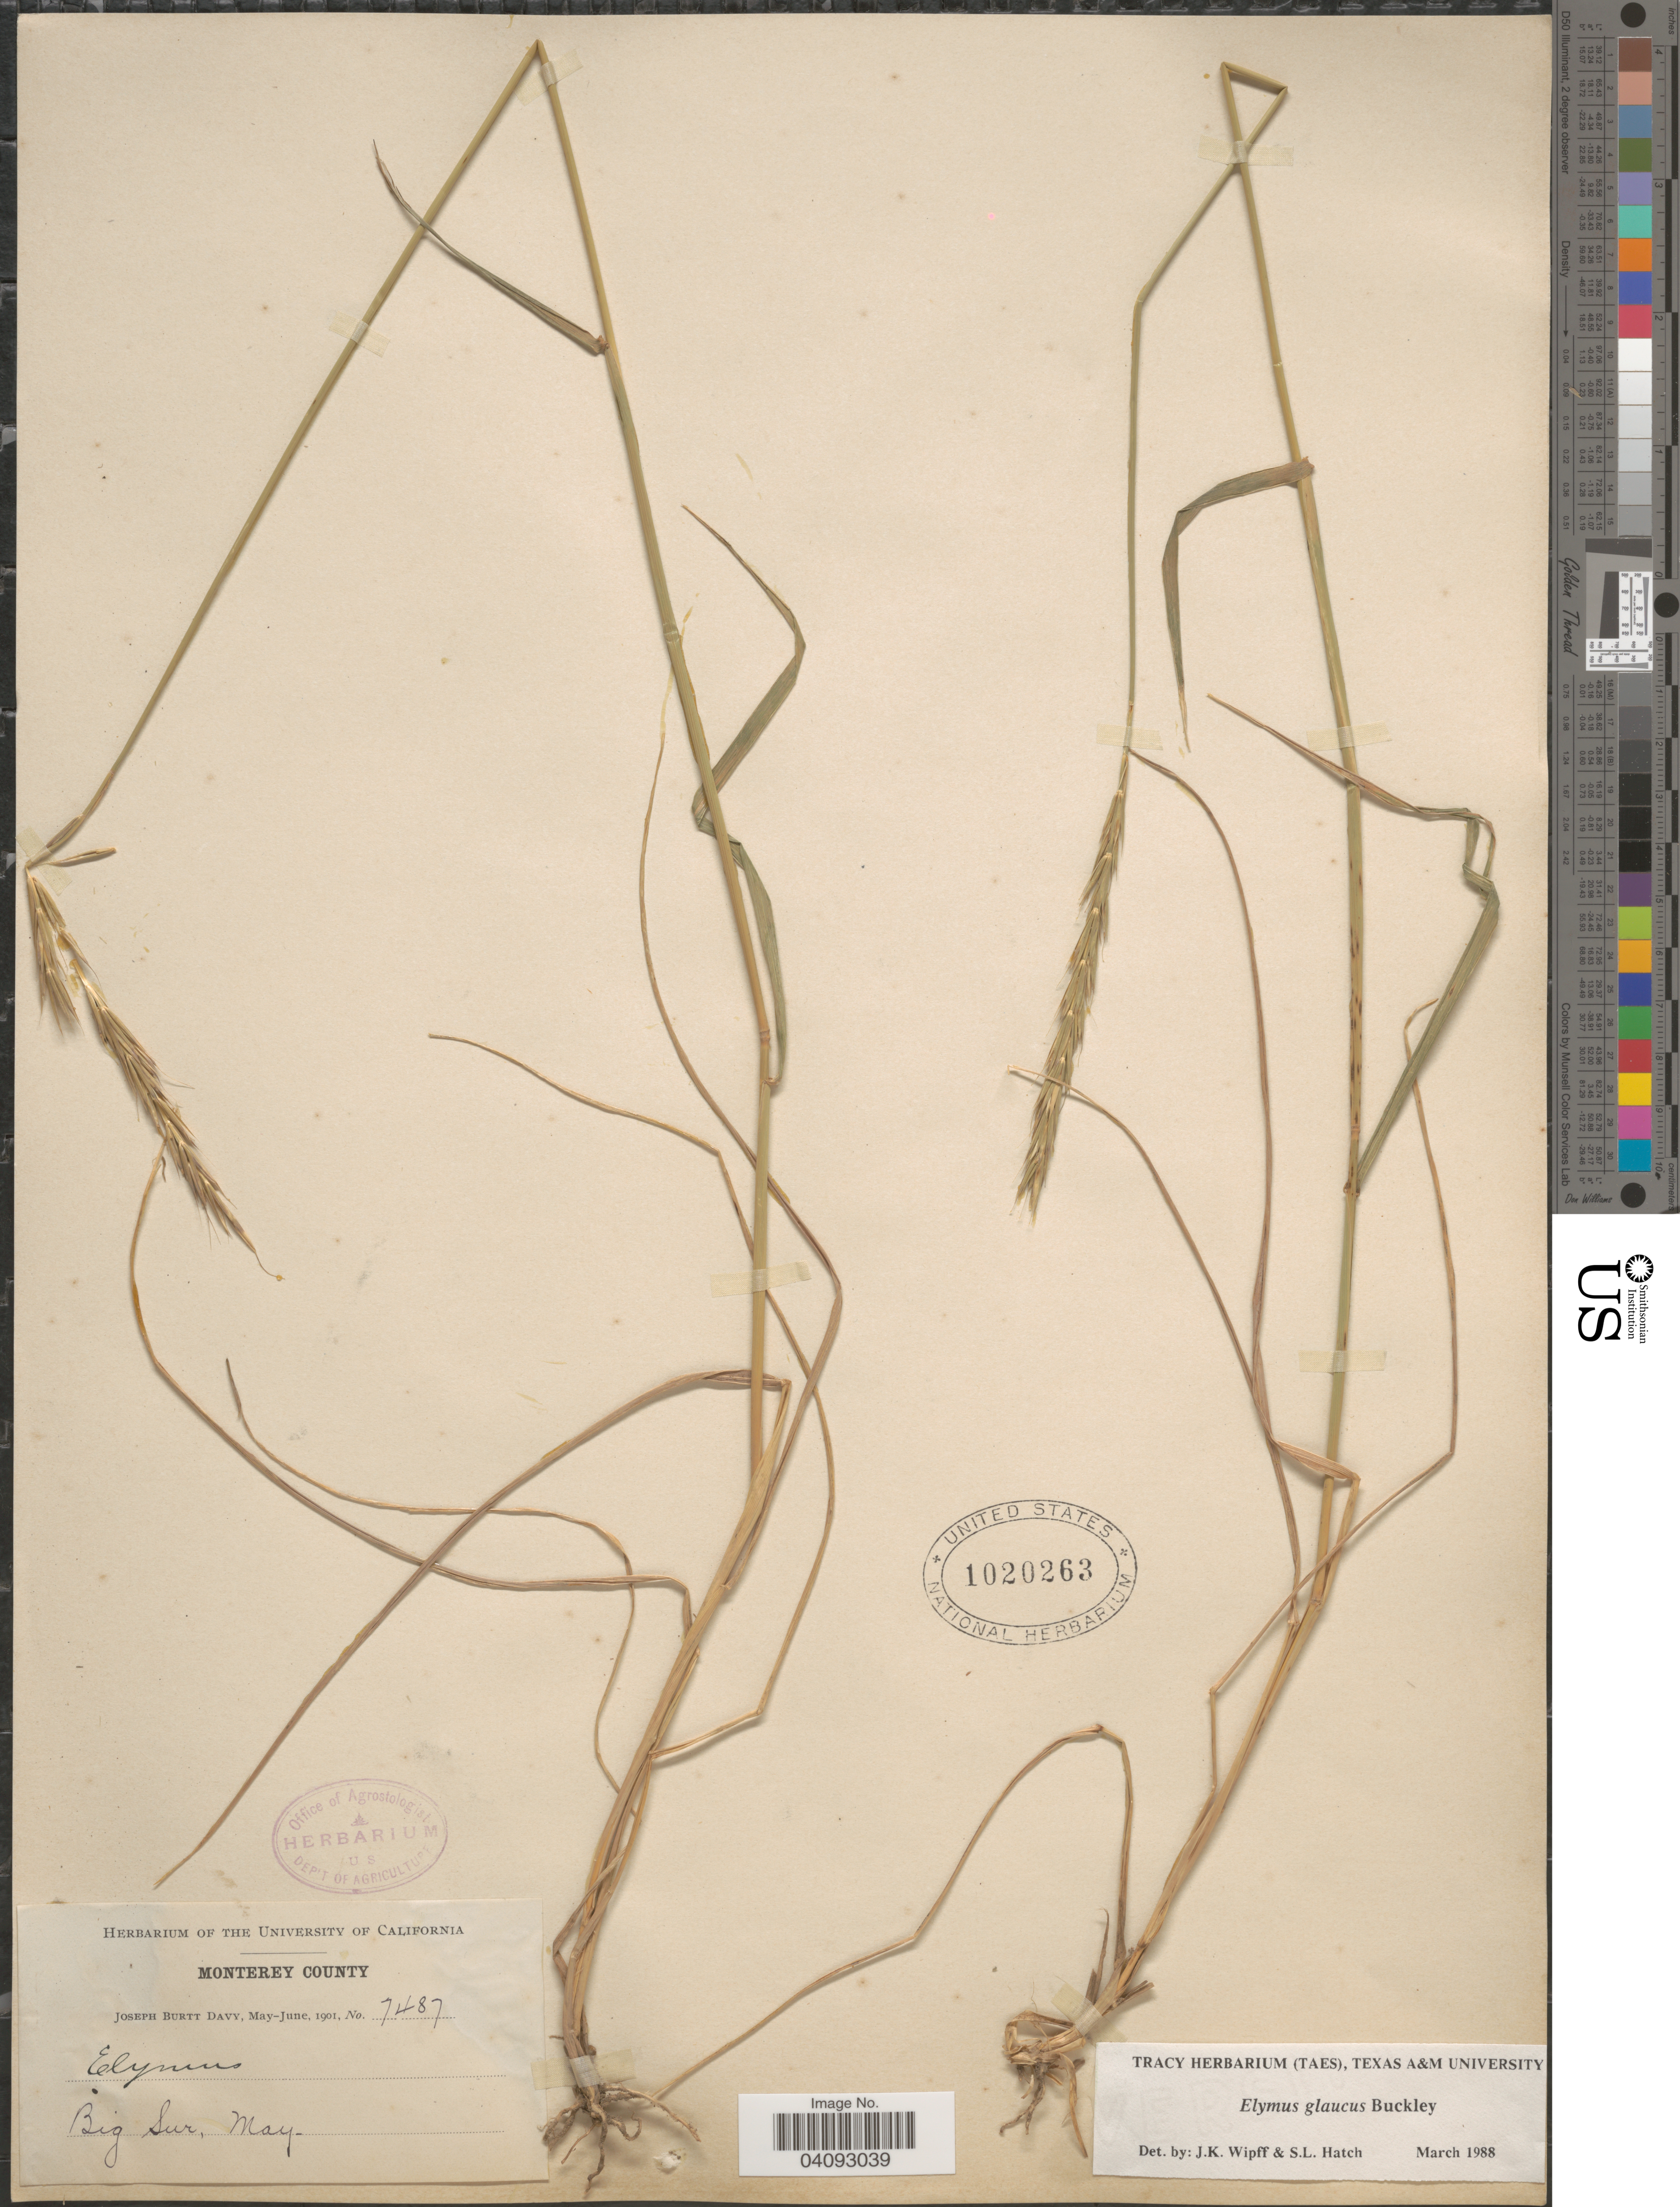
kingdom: Plantae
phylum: Tracheophyta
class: Liliopsida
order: Poales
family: Poaceae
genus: Elymus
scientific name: Elymus glaucus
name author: Buckley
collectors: J. Burtt Davy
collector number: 7487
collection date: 1901-05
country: United States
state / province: California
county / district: Monterey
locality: Monterey County. Big Sur.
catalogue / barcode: US 1020263